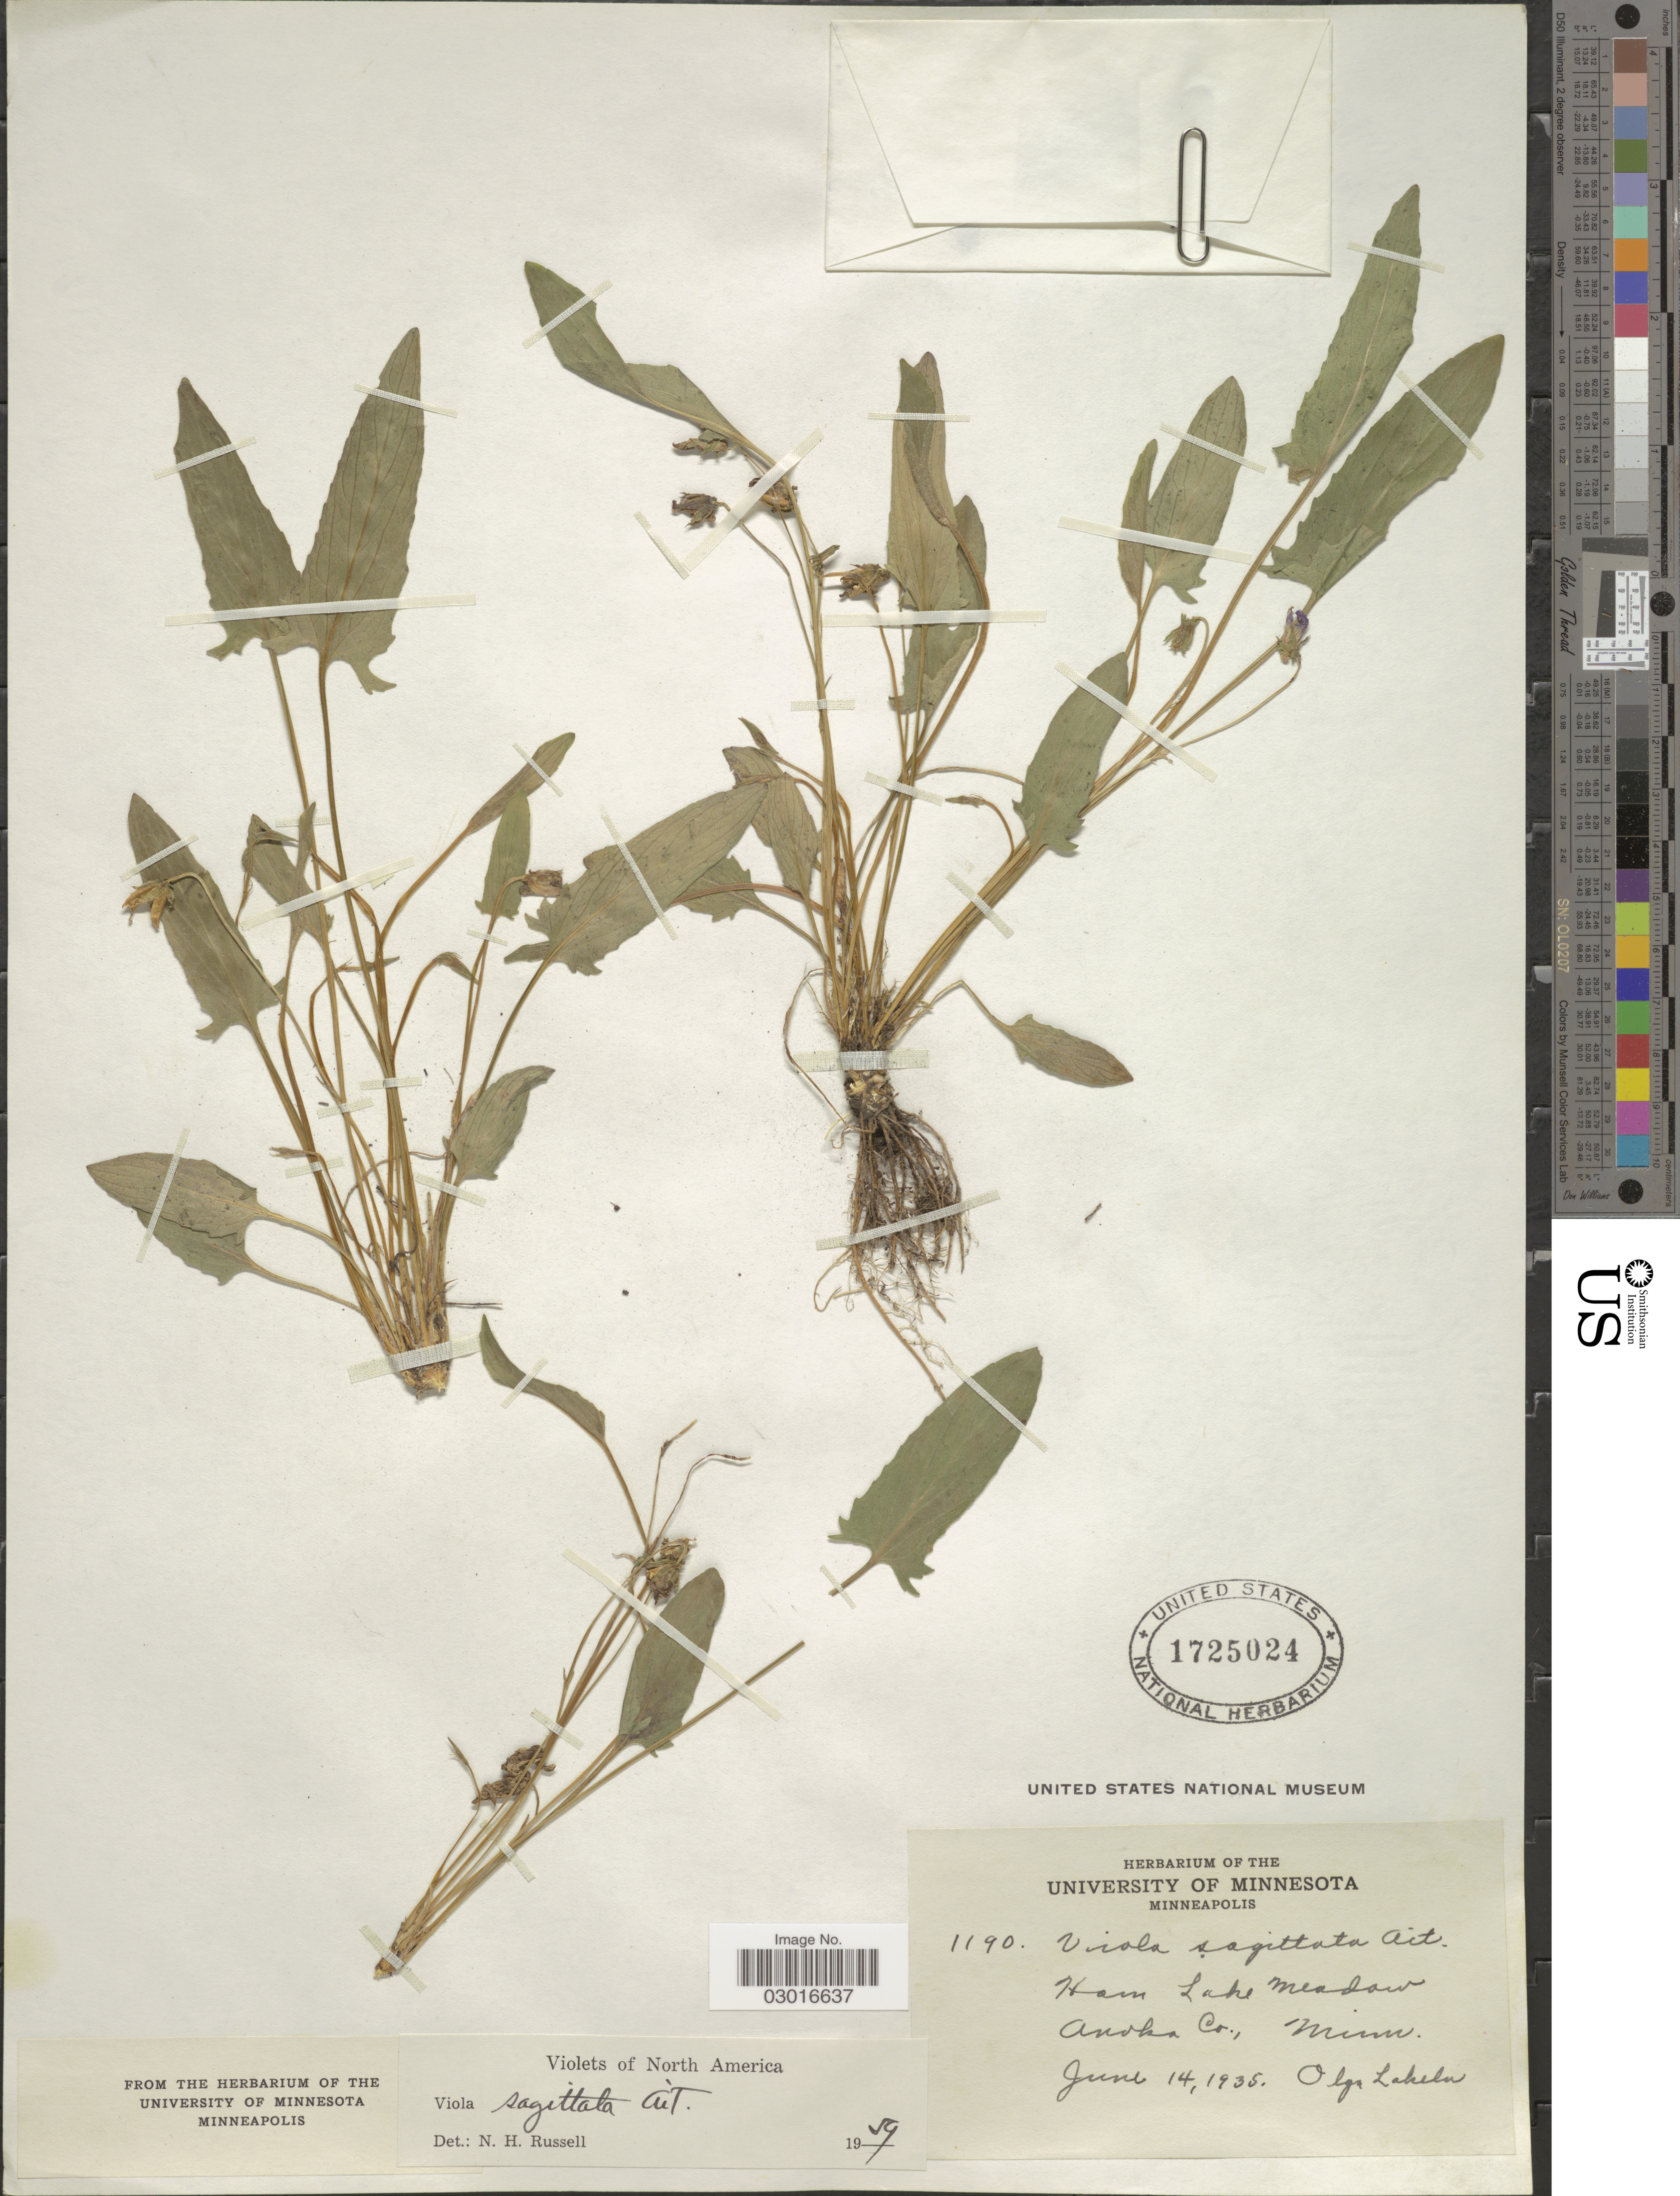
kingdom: Plantae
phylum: Tracheophyta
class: Magnoliopsida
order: Malpighiales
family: Violaceae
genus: Viola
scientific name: Viola sagittata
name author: Aiton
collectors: O. K. Lakela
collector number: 1190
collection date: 1935-06-14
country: United States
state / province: Minnesota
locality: Ham Lake Meadow Anoka Co.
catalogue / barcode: US 1725024